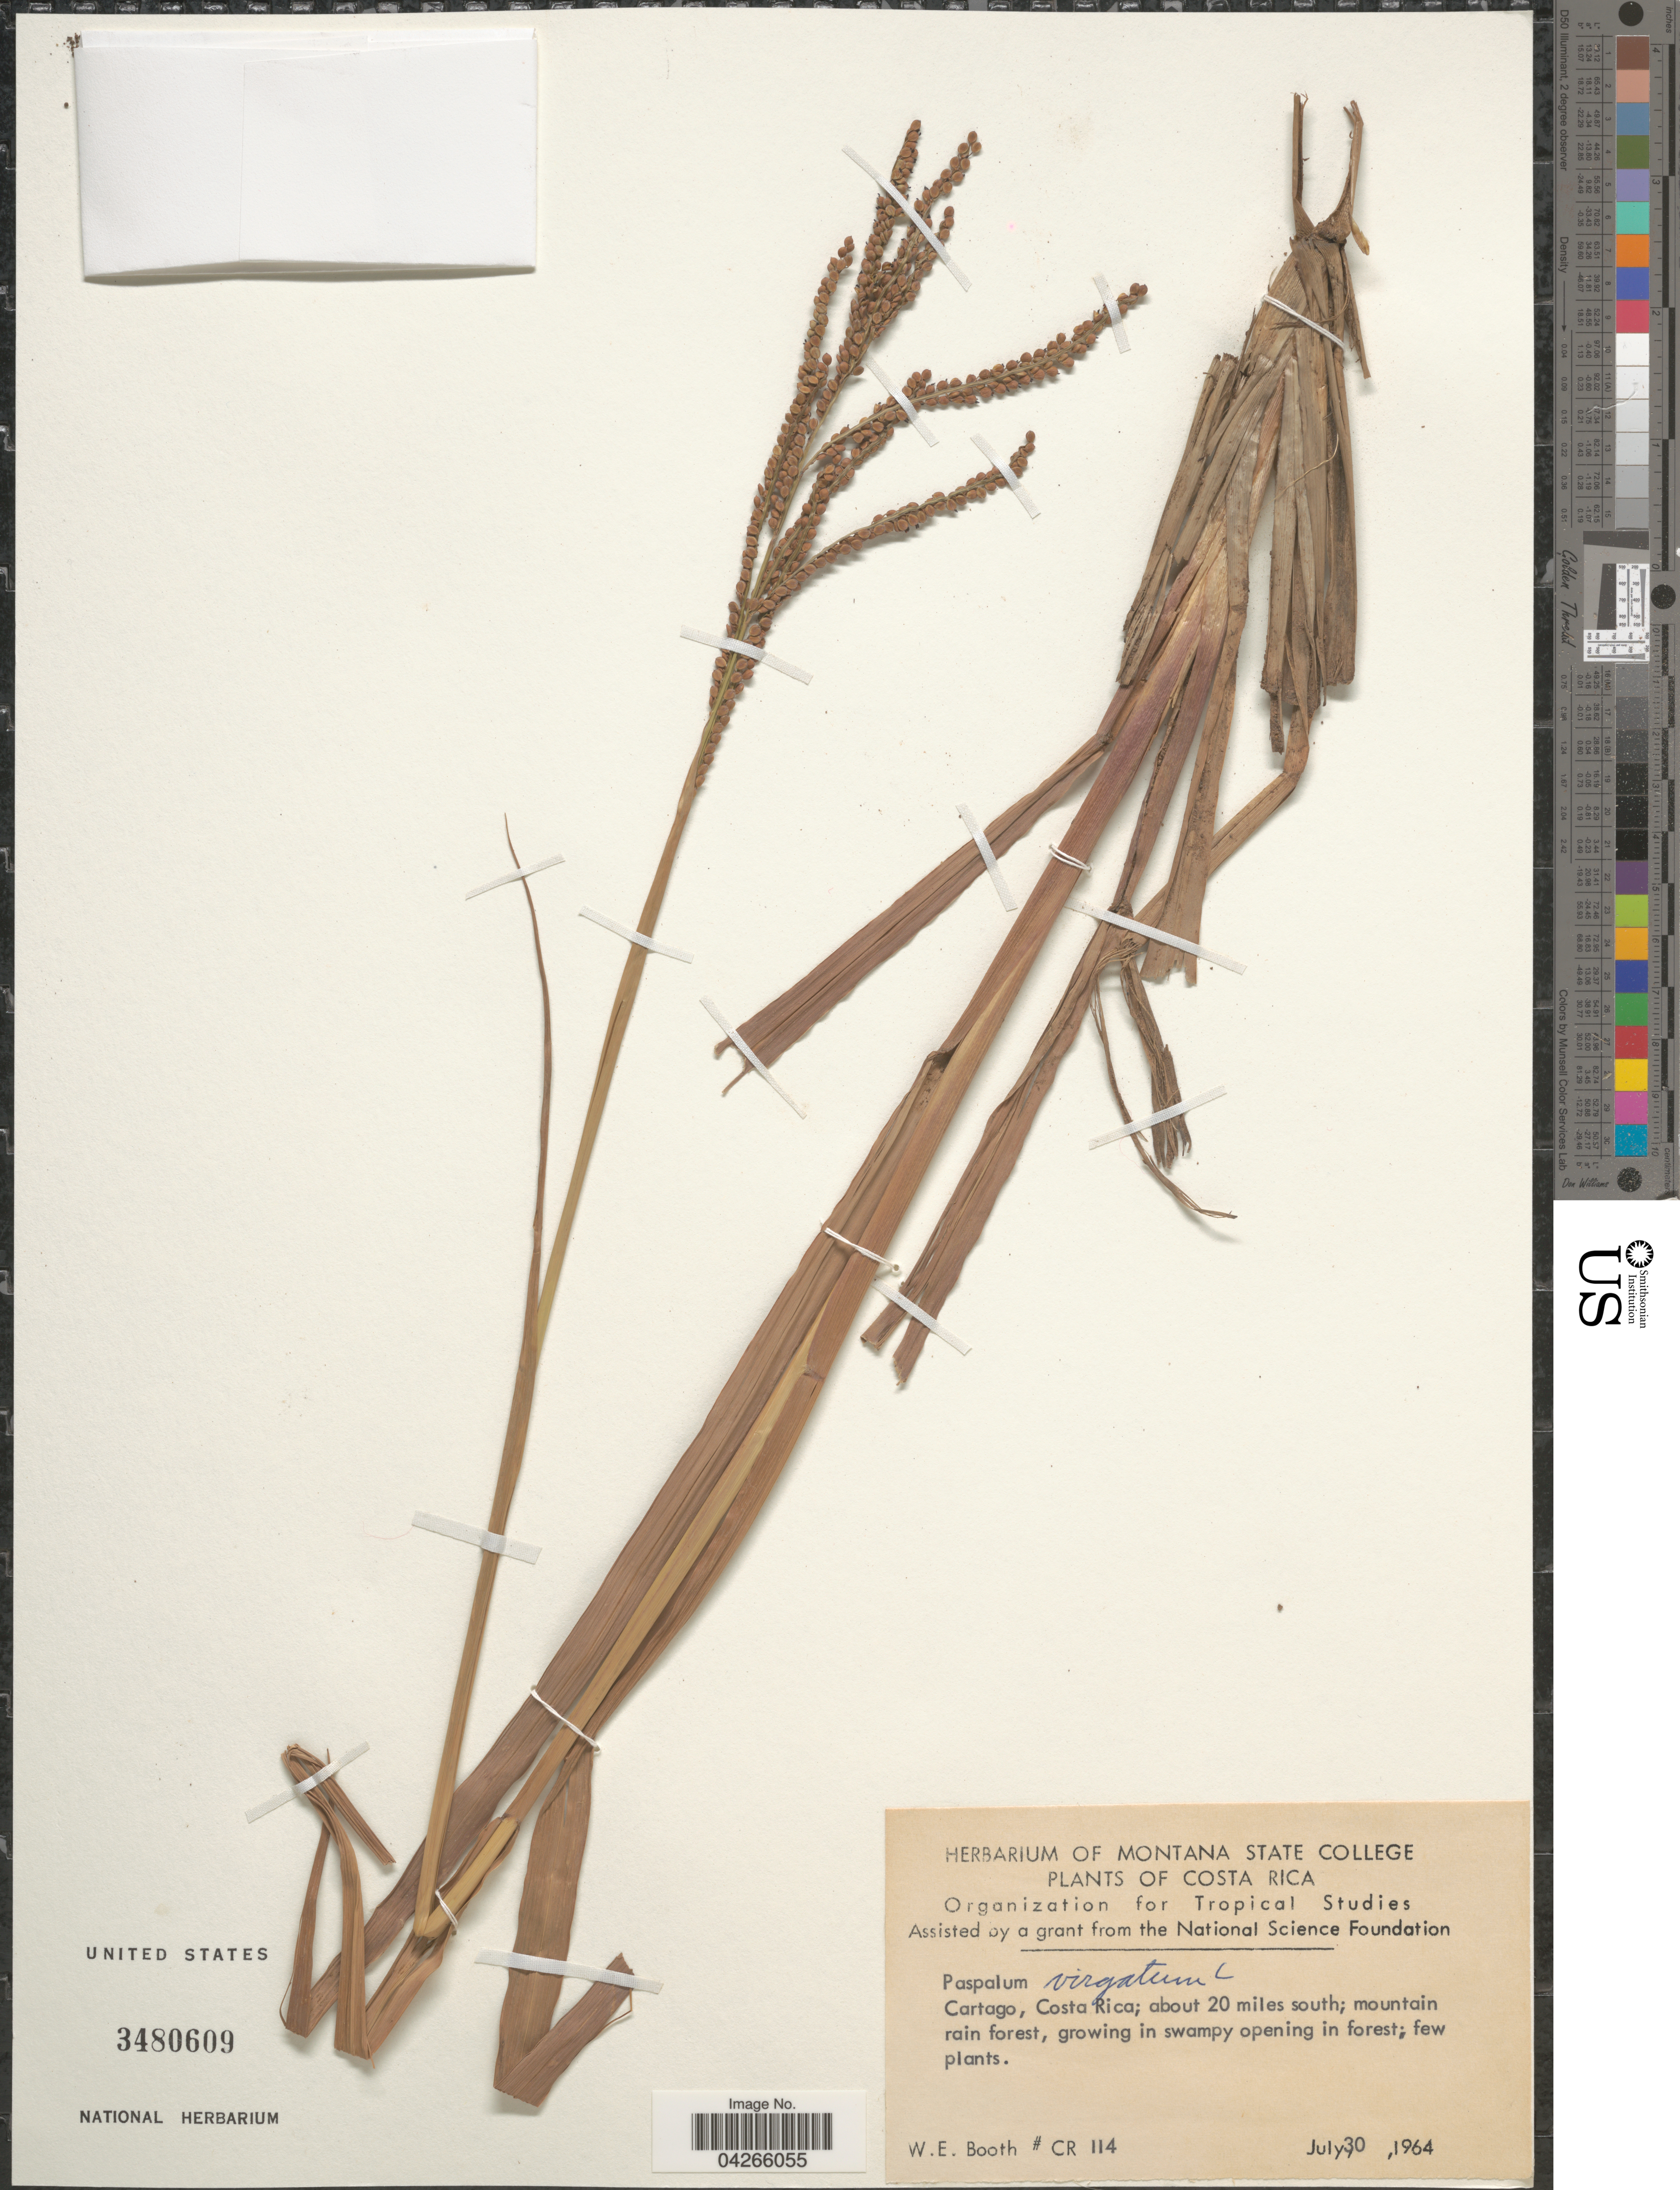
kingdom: Plantae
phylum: Tracheophyta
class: Liliopsida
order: Poales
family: Poaceae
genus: Paspalum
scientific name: Paspalum virgatum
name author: L.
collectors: W. Booth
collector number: CR114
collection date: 1964-07-30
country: Costa Rica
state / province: Cartago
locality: About 20 miles south; mountain rain forest.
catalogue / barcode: US 3480609